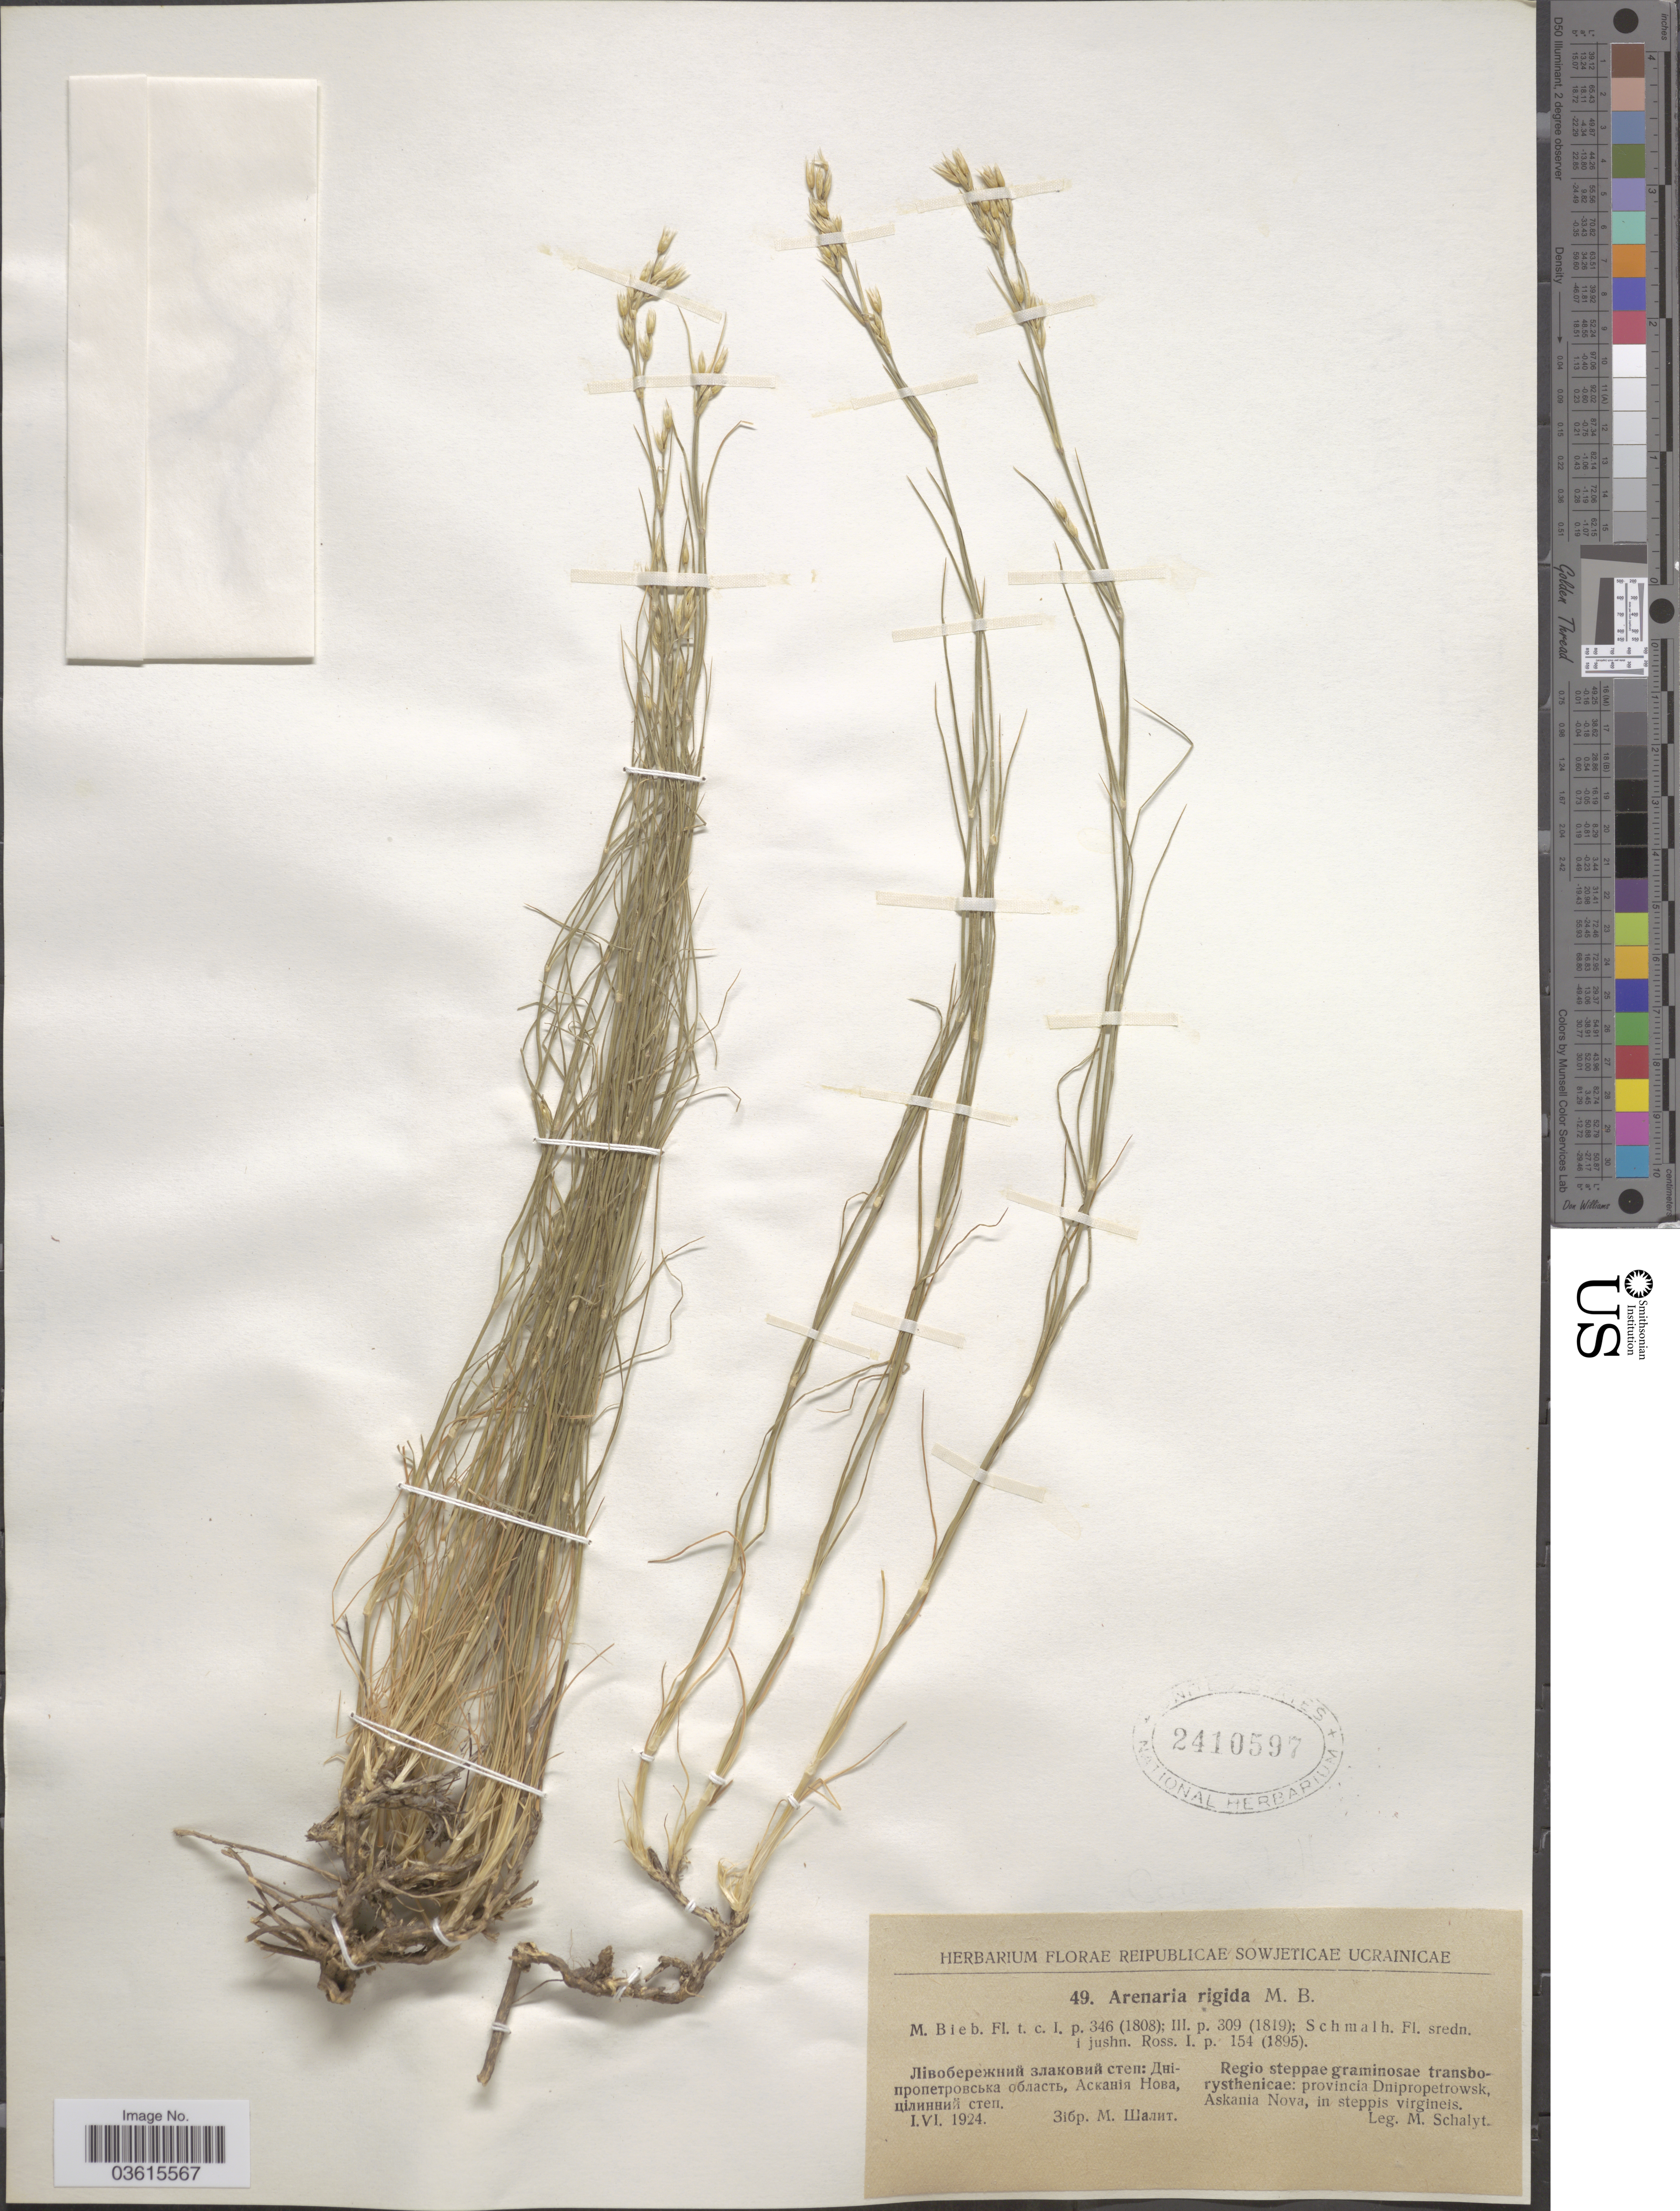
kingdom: Plantae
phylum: Tracheophyta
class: Magnoliopsida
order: Caryophyllales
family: Caryophyllaceae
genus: Eremogone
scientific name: Eremogone rigida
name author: (M. Bieb.) Fenzl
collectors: M. Schalyt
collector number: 49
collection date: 1924-06-01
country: Ukraine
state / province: Dnipropetrovs'k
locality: Regio steppae graminosae transborysthenicae: provincia Dnipropetrowsk, Askania Nova, in steppis virgineis.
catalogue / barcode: US 2410597